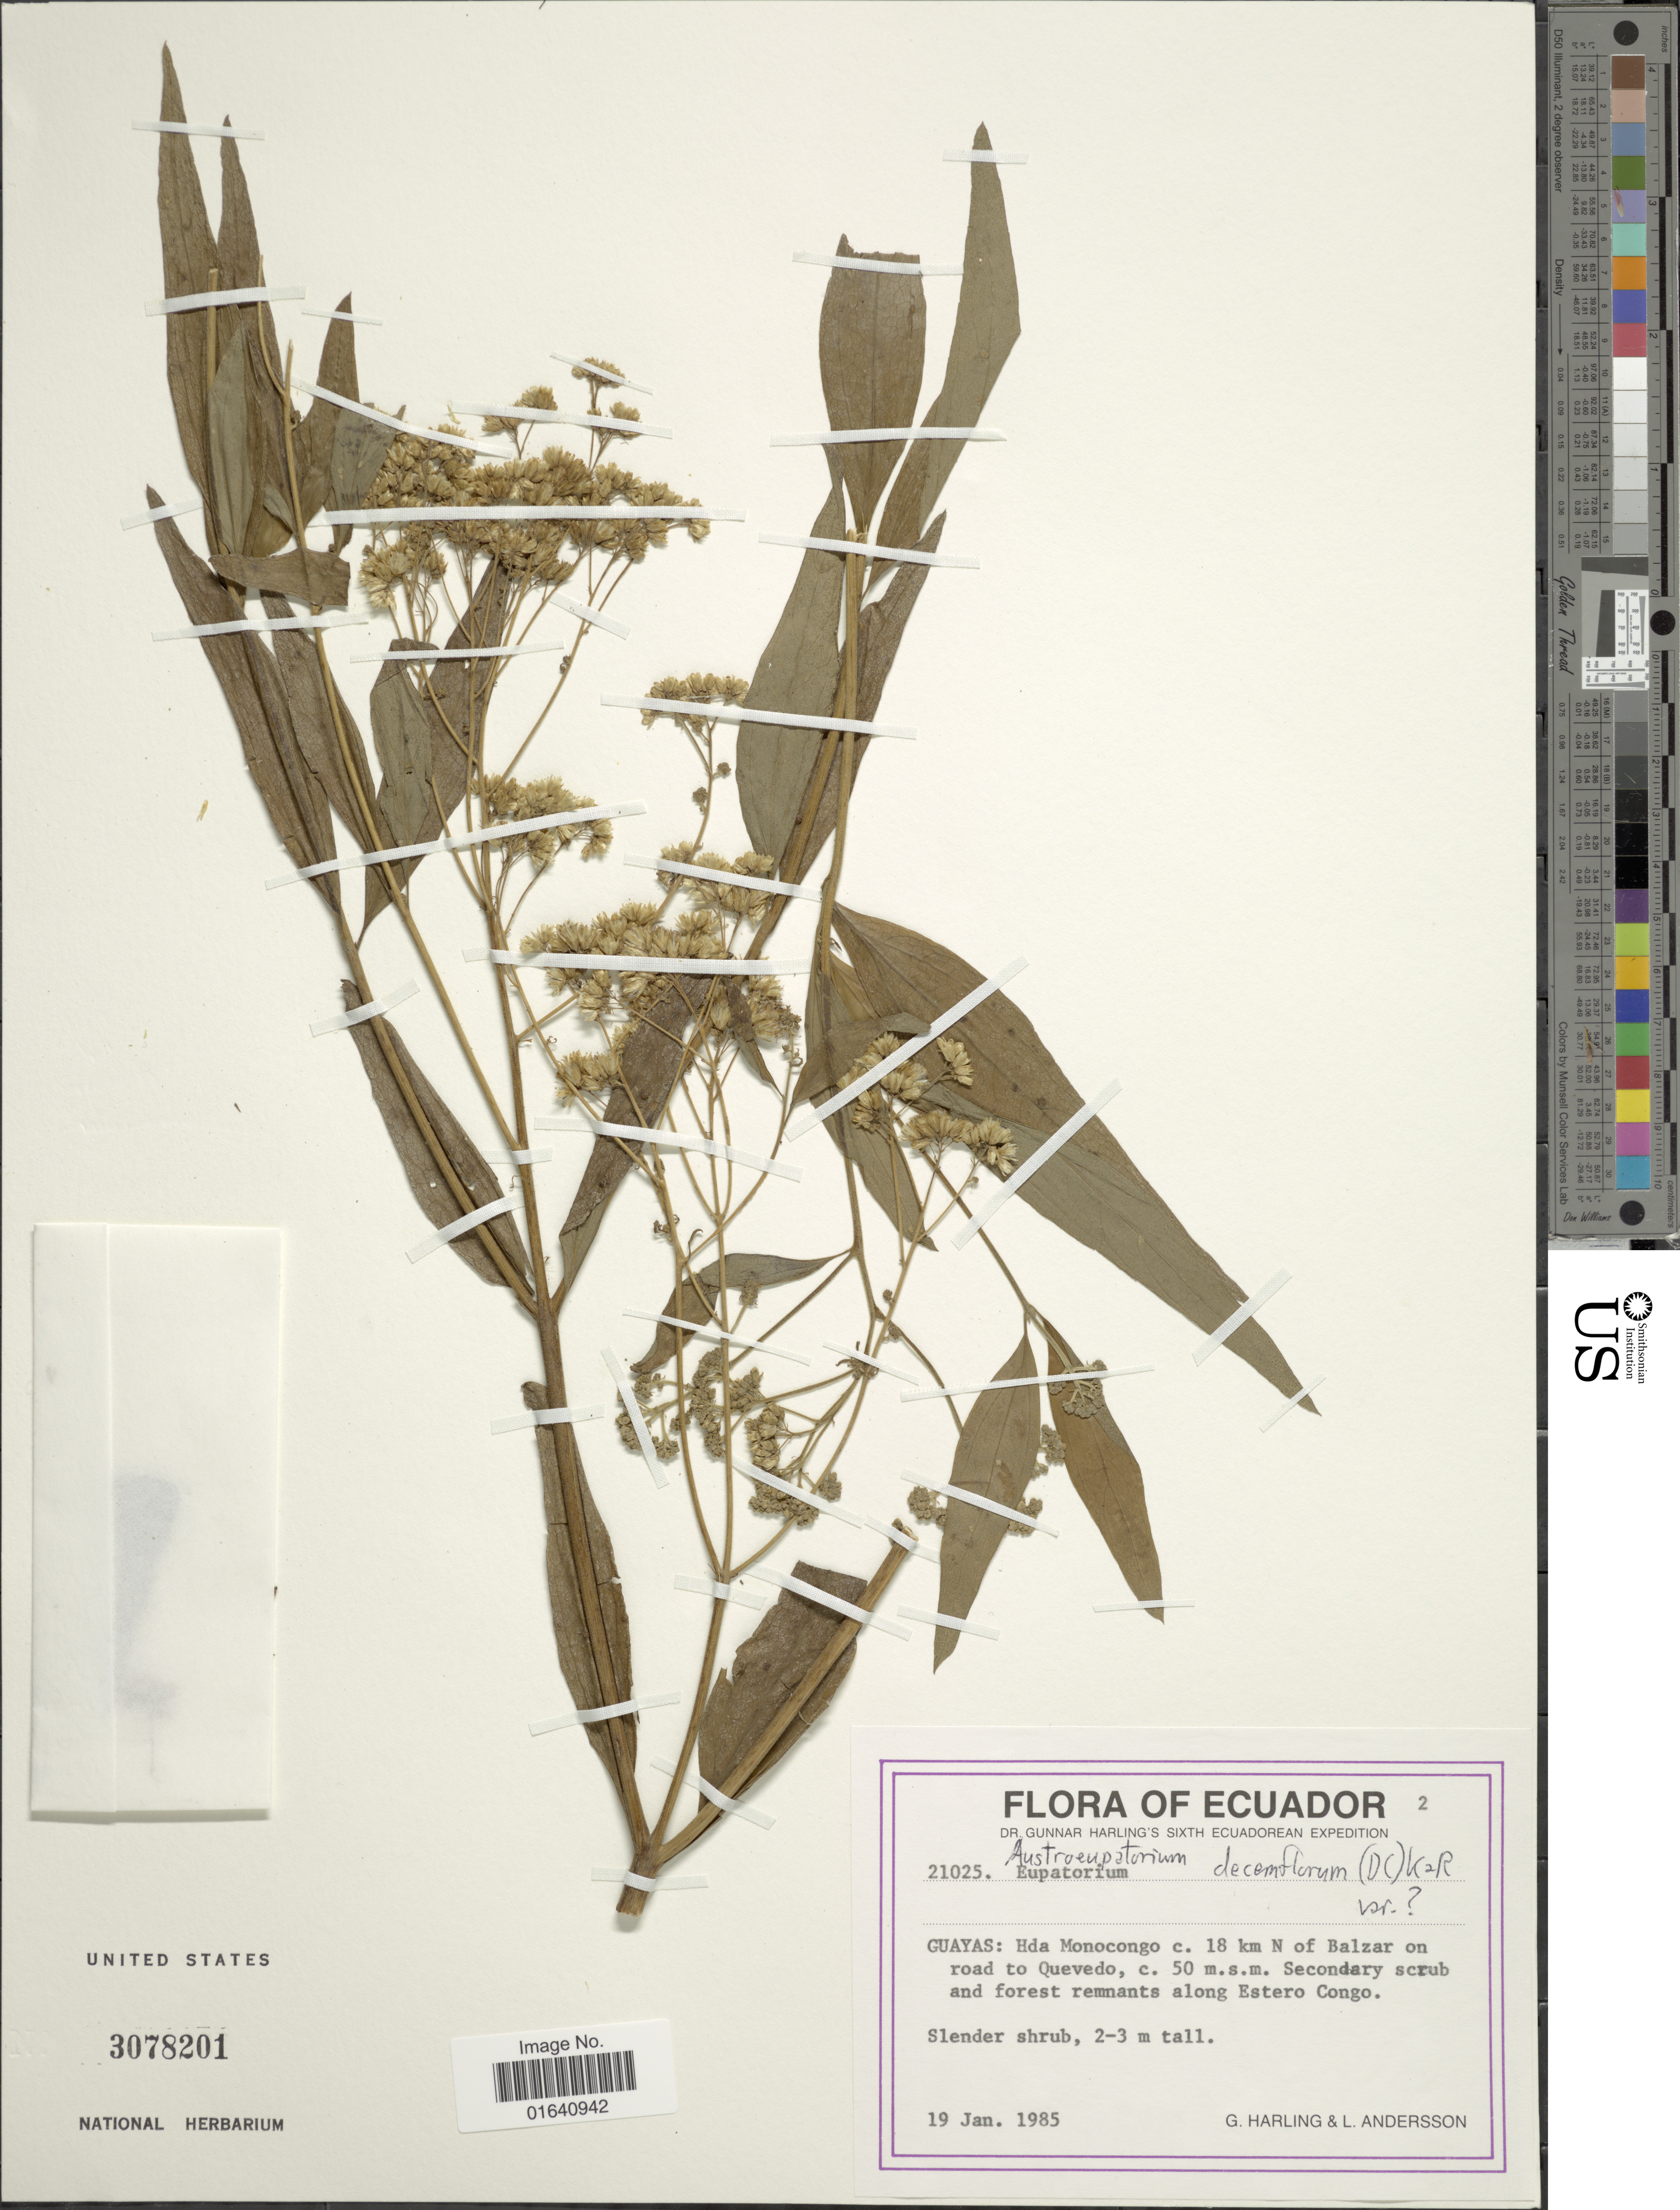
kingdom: Plantae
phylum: Tracheophyta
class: Magnoliopsida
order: Asterales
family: Asteraceae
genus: Austroeupatorium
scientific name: Austroeupatorium decemflorum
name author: (DC.) R.M. King & H. Rob.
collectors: G. Harling & L. Andersson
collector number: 21025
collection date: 1985-01-19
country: Ecuador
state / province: Guayas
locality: Hda Monocongo c. 18 km N of Balzar on road to Quevedo, c. 50 m.s.n. Secondary and forest remnants along Estero Congo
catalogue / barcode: US 3078201